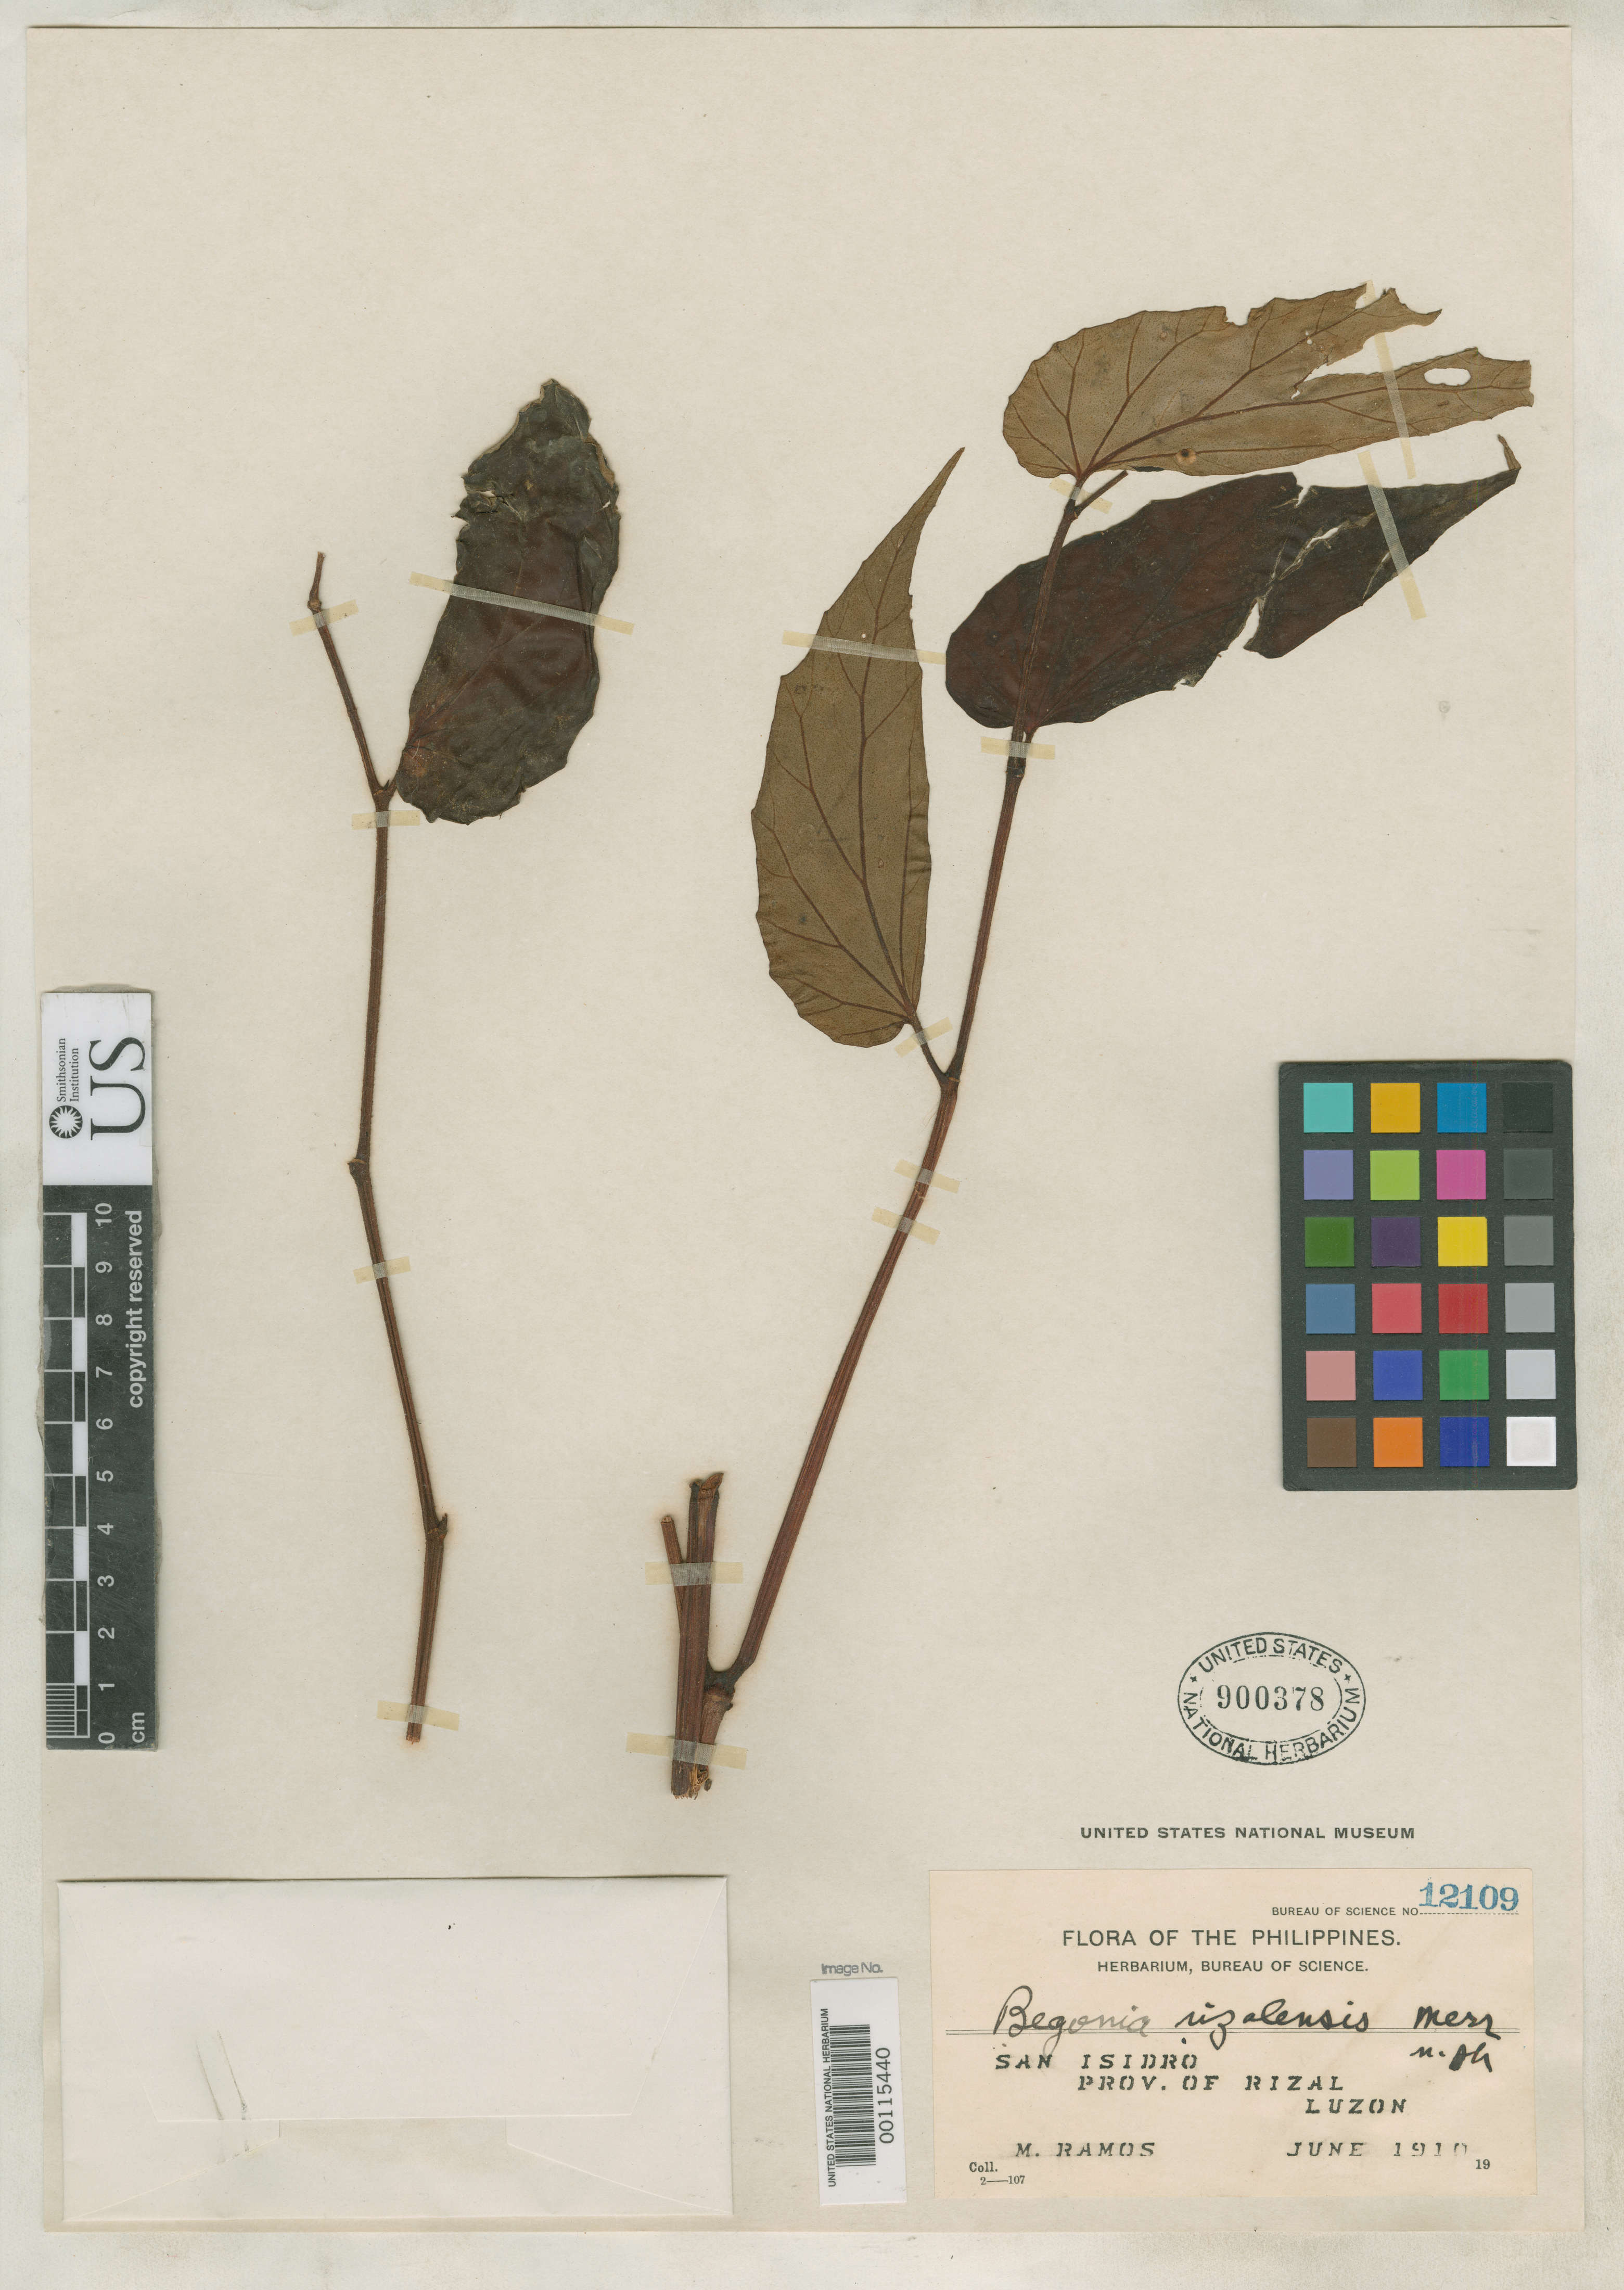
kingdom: Plantae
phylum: Tracheophyta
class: Magnoliopsida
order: Cucurbitales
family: Begoniaceae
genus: Begonia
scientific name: Begonia rizalensis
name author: Merr.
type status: Isotype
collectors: M. Ramos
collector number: Bur. Sci. 12109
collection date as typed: Jun 1910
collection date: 1910-06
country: Philippines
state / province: Calabarzon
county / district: Rizal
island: Luzon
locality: San Isidro.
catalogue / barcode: US 900378